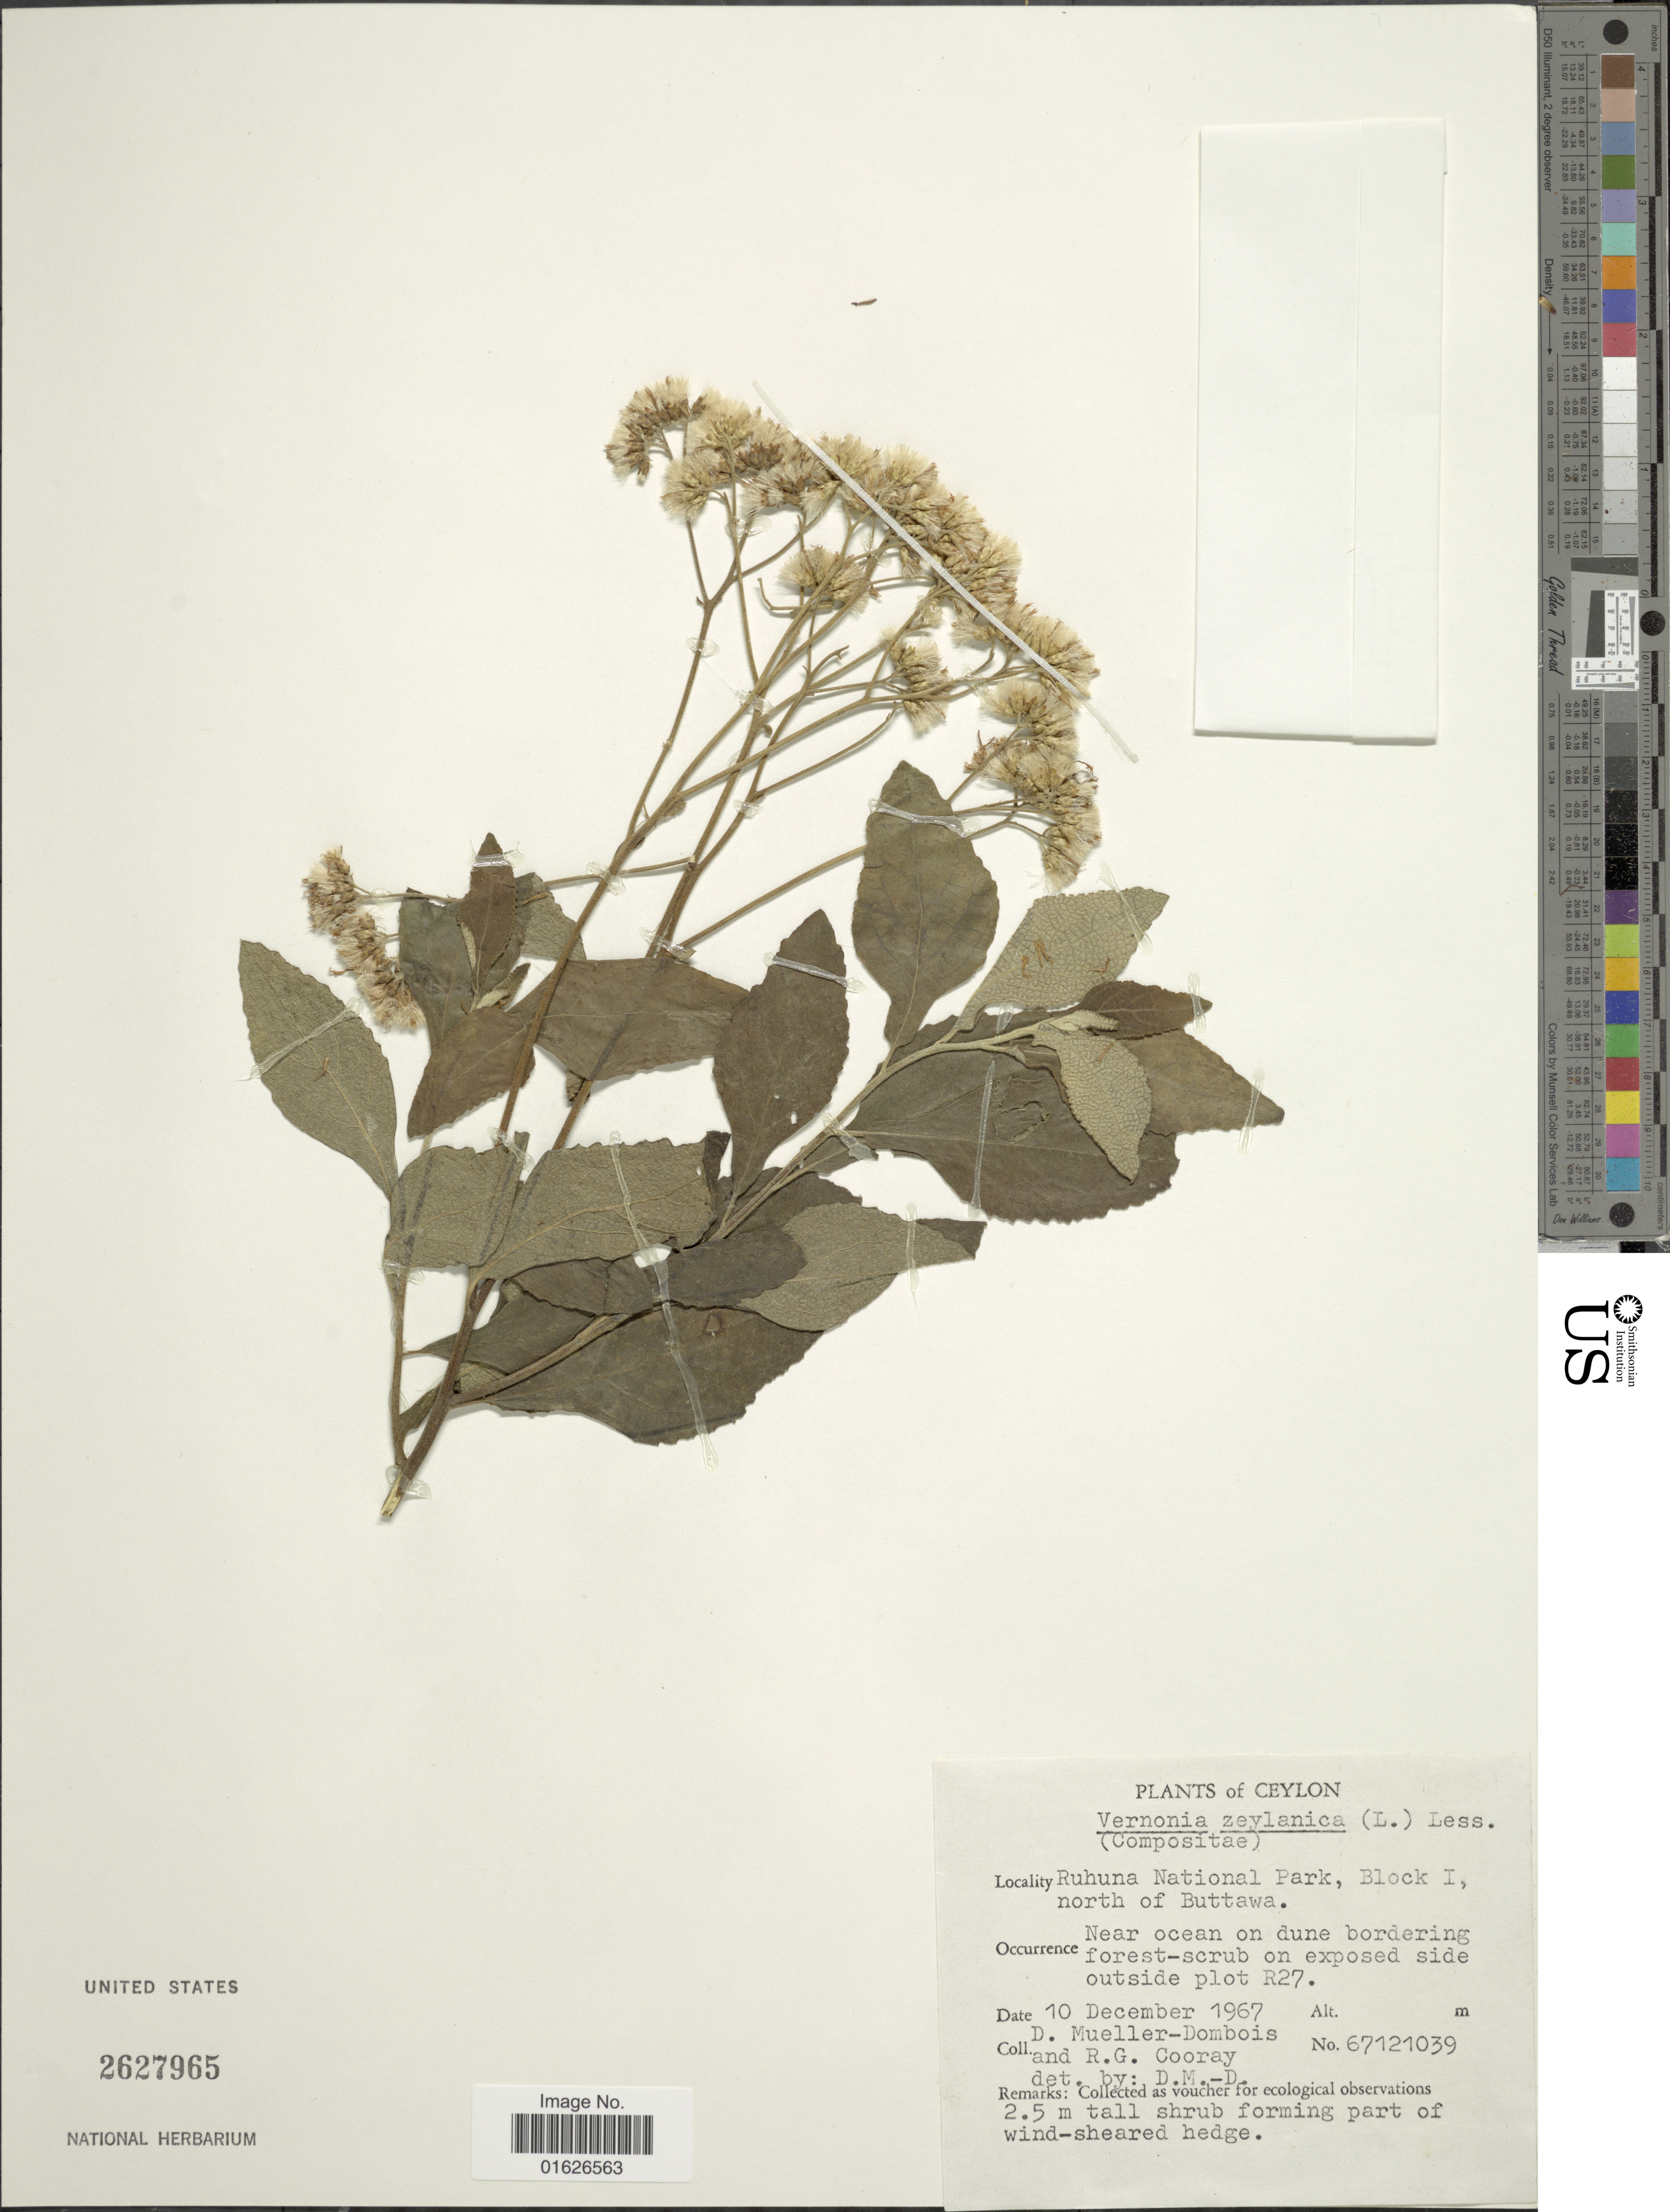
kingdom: Plantae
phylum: Tracheophyta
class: Magnoliopsida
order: Asterales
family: Asteraceae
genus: Jeffreycia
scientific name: Jeffreycia zeylanica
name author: (L.) H. Rob.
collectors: D. Meuller-Dombois & R. Cooray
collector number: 67121039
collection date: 1967-12-10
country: Sri Lanka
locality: Ceylon, Ruhuna National Park, Block I north of Buttawa, near ocean on dune bordering.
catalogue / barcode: US 2627965